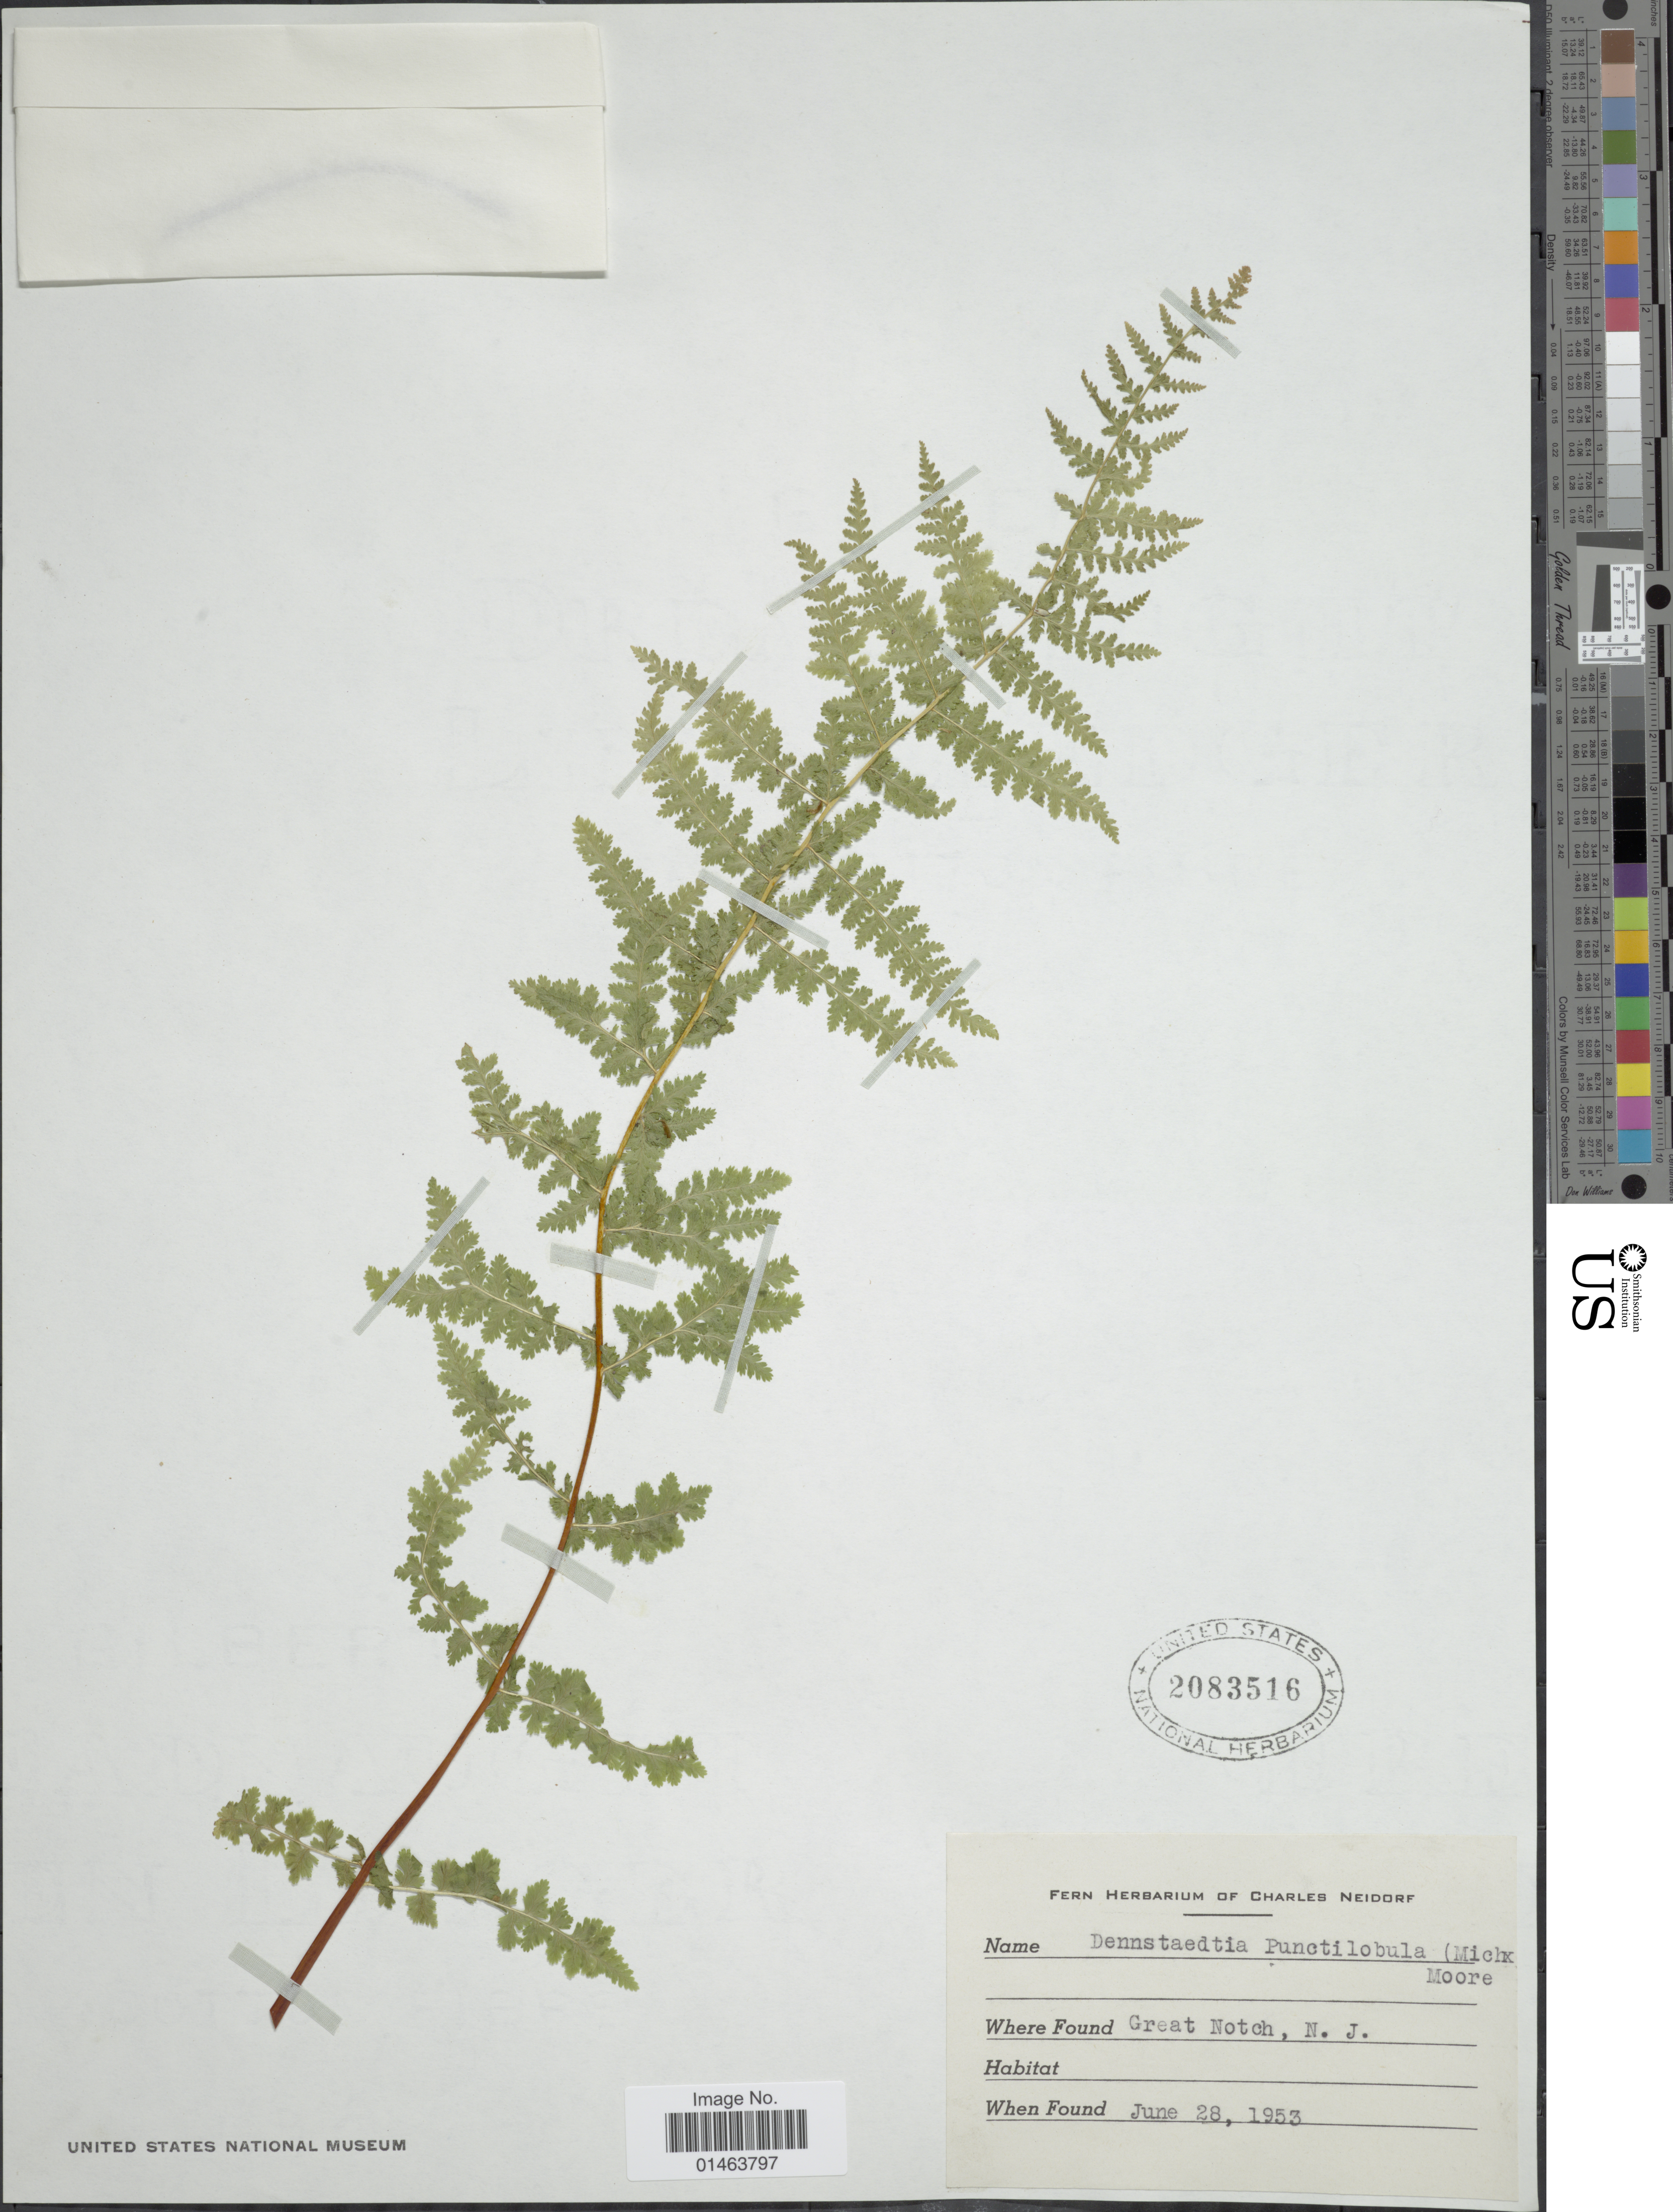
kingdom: Plantae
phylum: Tracheophyta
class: Polypodiopsida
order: Polypodiales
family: Dennstaedtiaceae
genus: Dennstaedtia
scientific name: Dennstaedtia punctilobula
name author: (Michx.) T. Moore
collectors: ex herb. Charles Neidorf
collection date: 1953-06-28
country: United States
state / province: New Jersey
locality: New Jersey, Great Notch.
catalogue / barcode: US 2083516